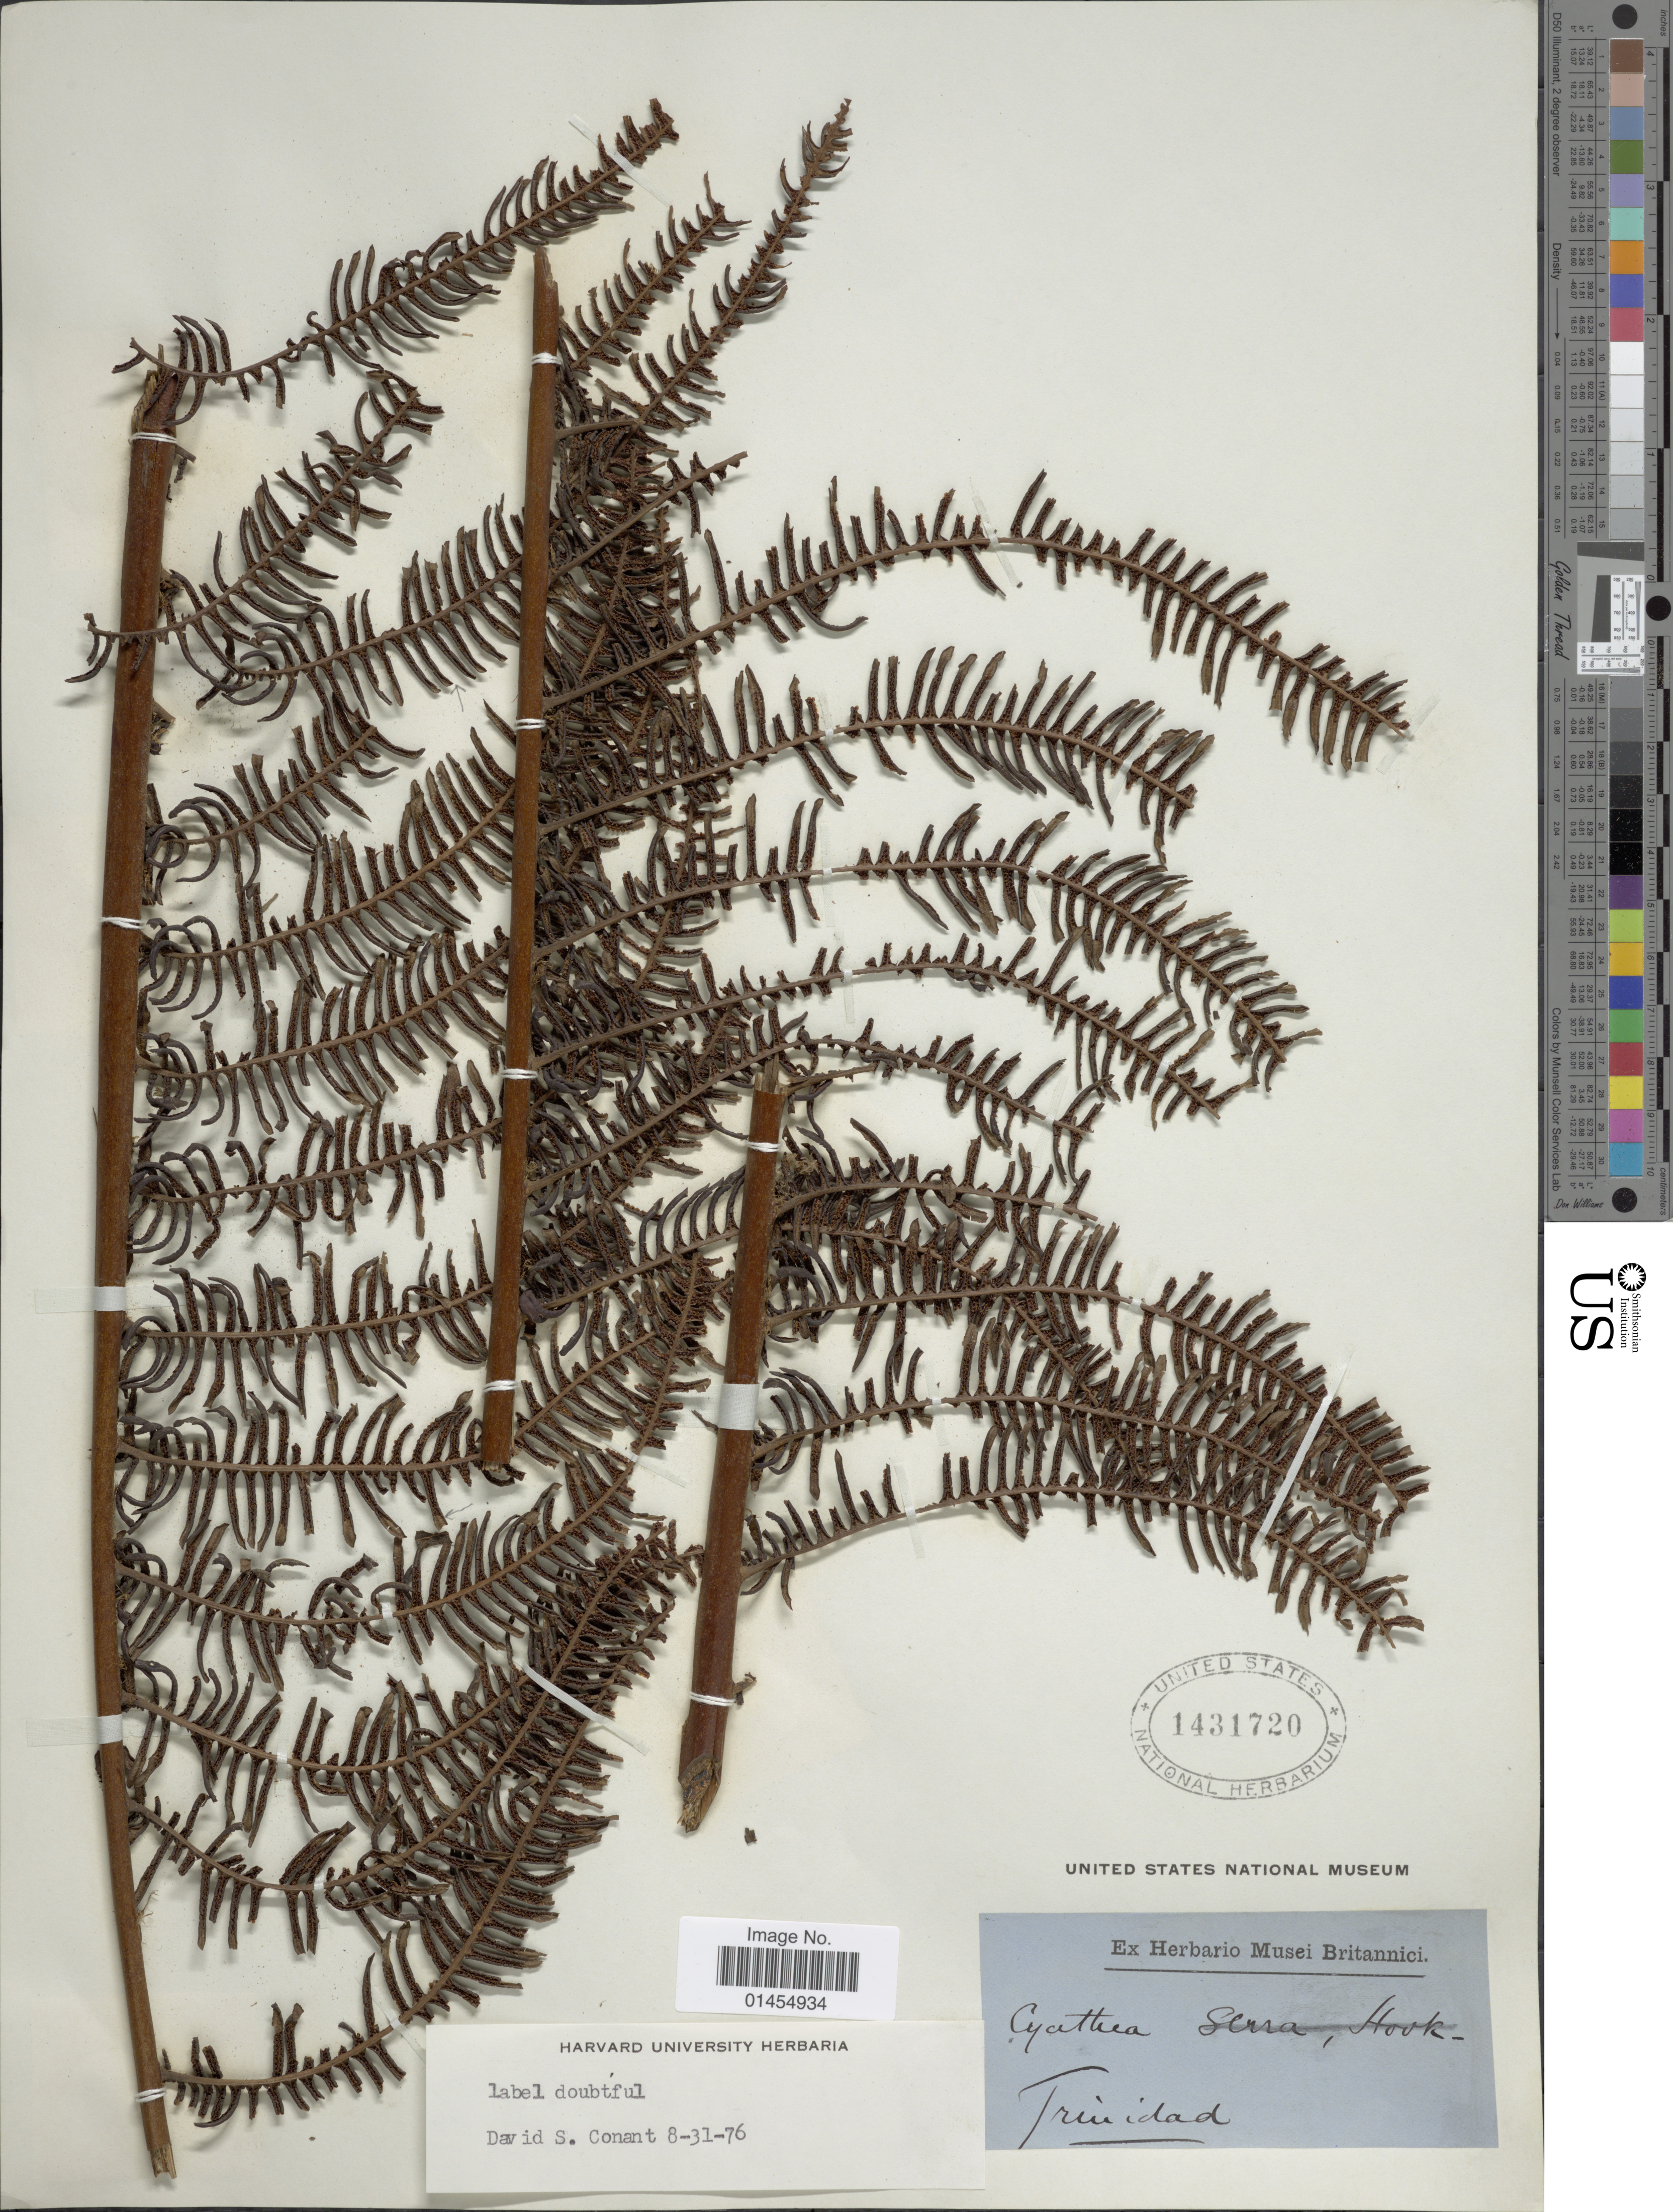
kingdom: Plantae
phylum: Tracheophyta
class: Polypodiopsida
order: Cyatheales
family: Cyatheaceae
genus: Alsophila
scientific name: Alsophila sp.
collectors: ex herb. Musei Britannici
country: Trinidad and Tobago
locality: Trinidad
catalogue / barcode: US 1431720